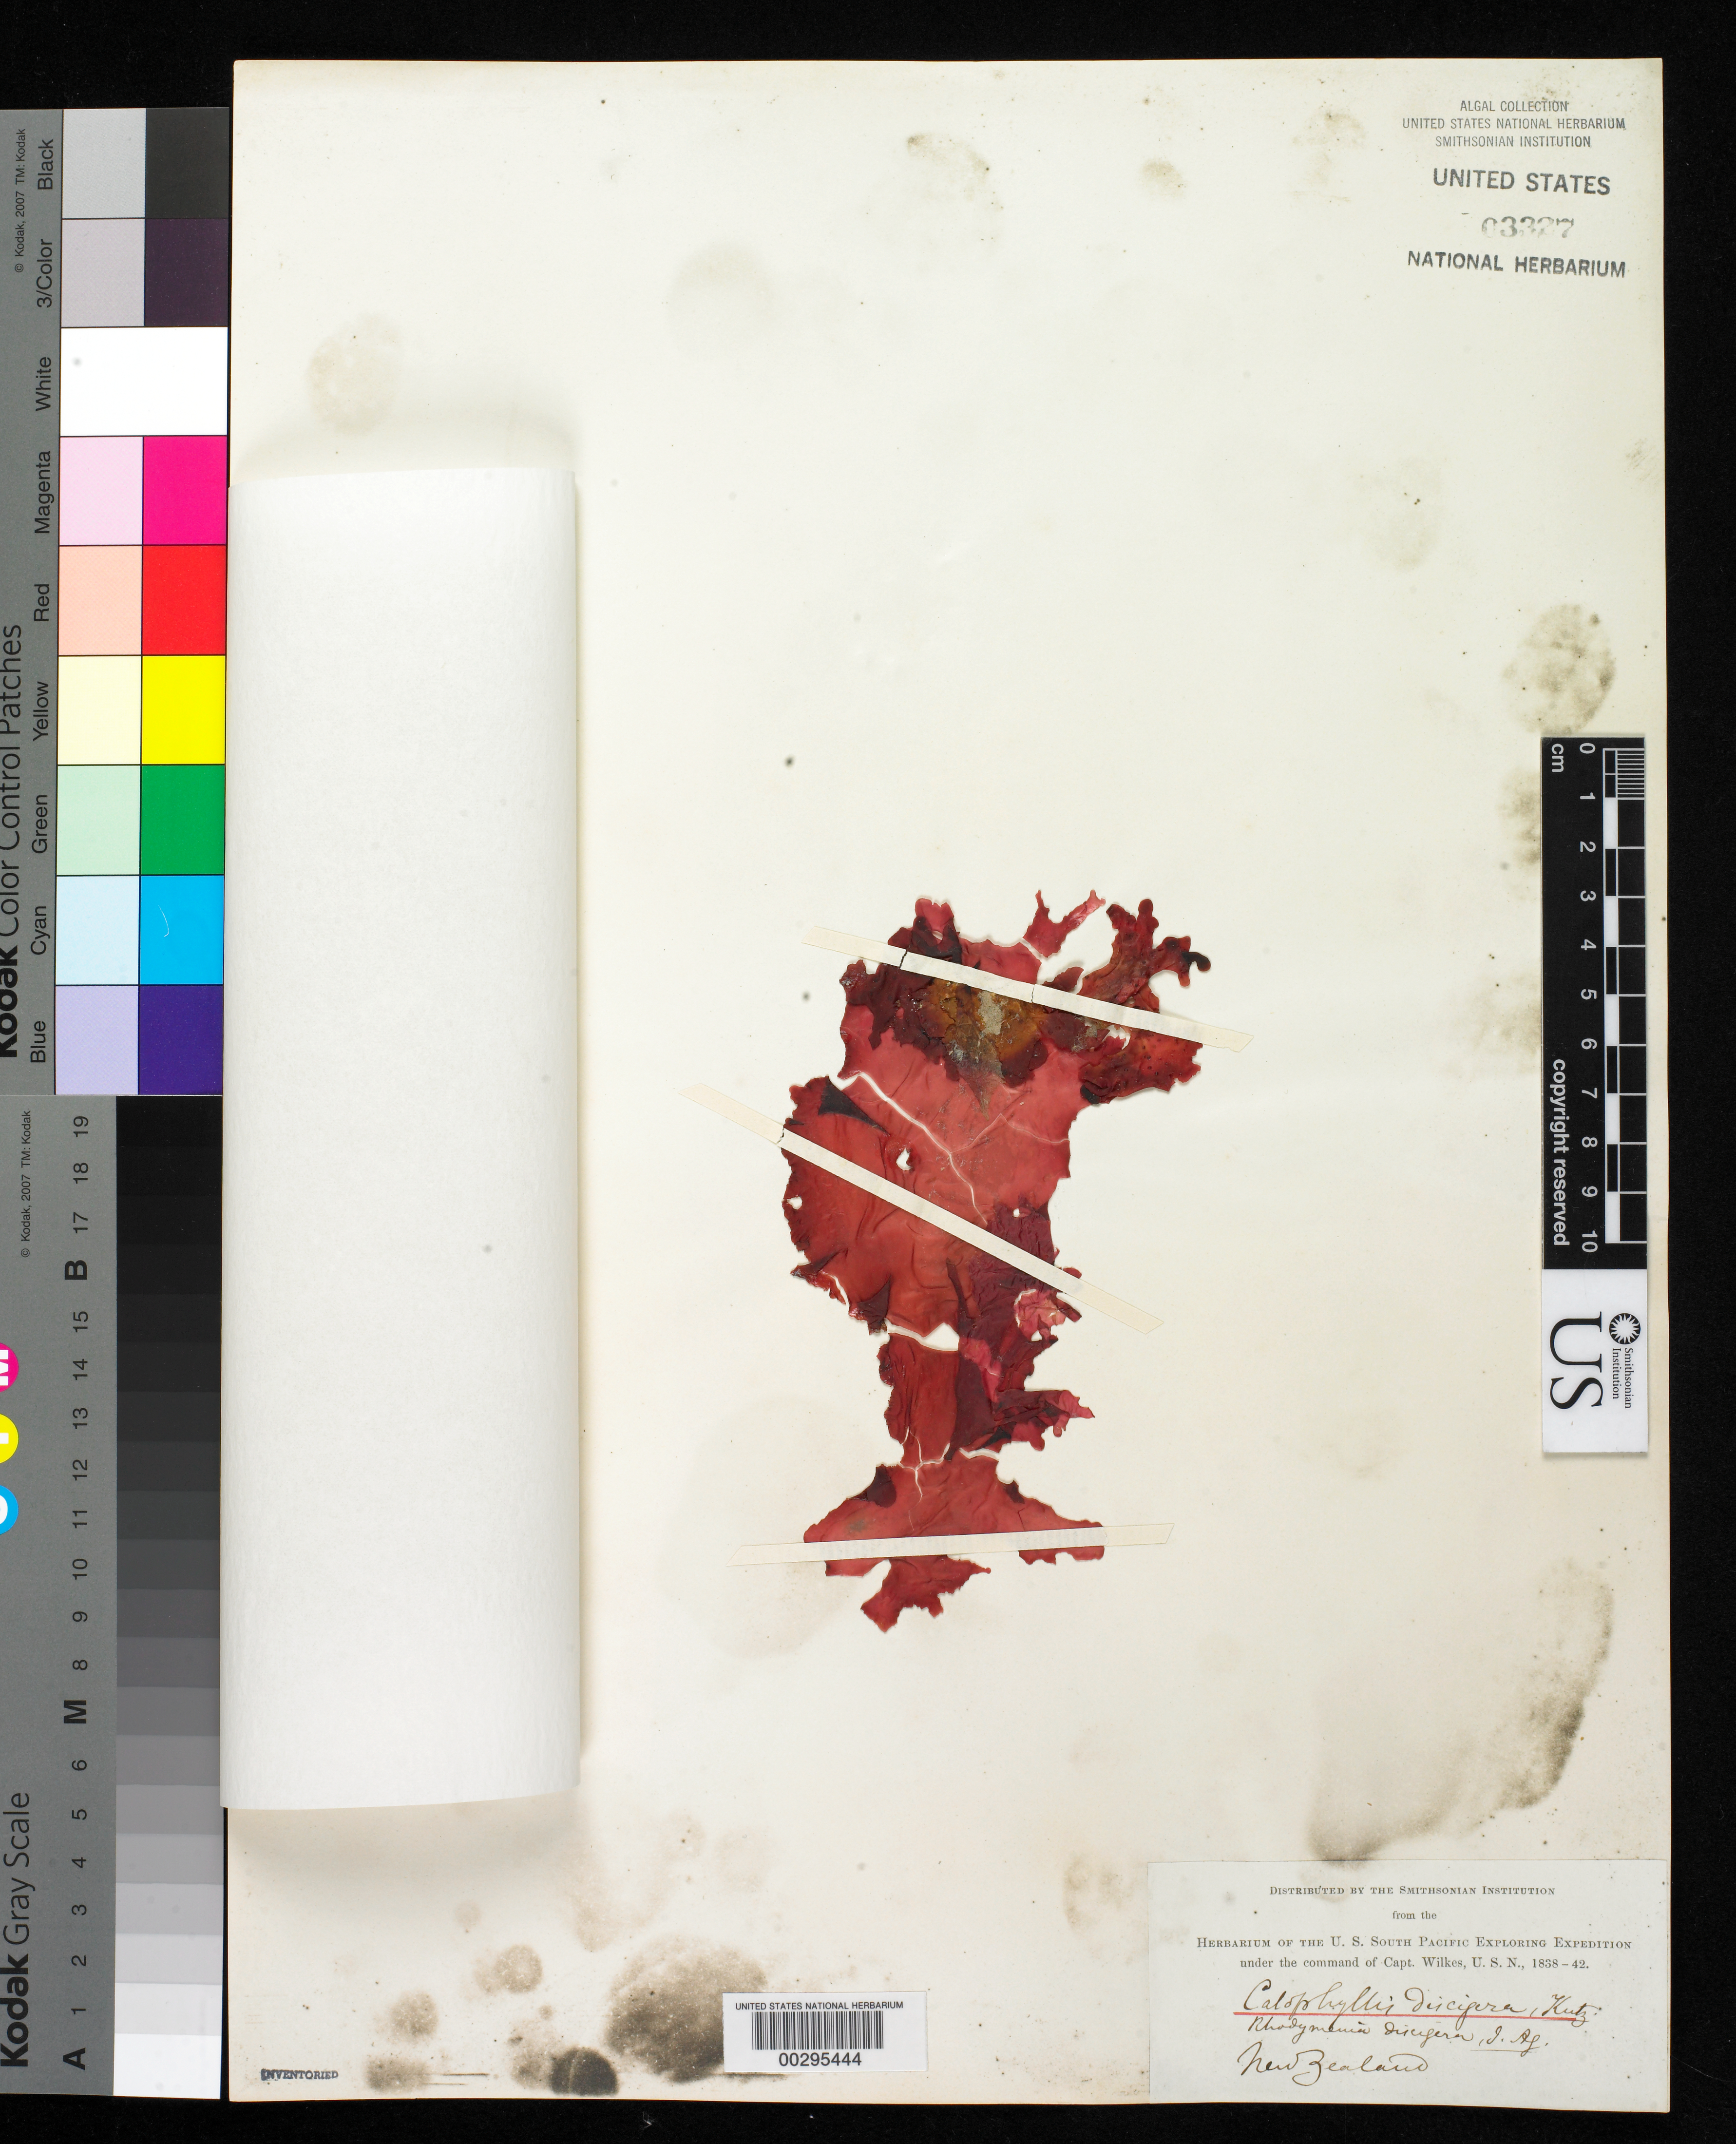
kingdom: Plantae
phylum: Rhodophyta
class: Florideophyceae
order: Gigartinales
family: Kallymeniaceae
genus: Callophyllis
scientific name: Callophyllis discigera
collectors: W. D. Brackenridge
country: New Zealand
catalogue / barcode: US 3327